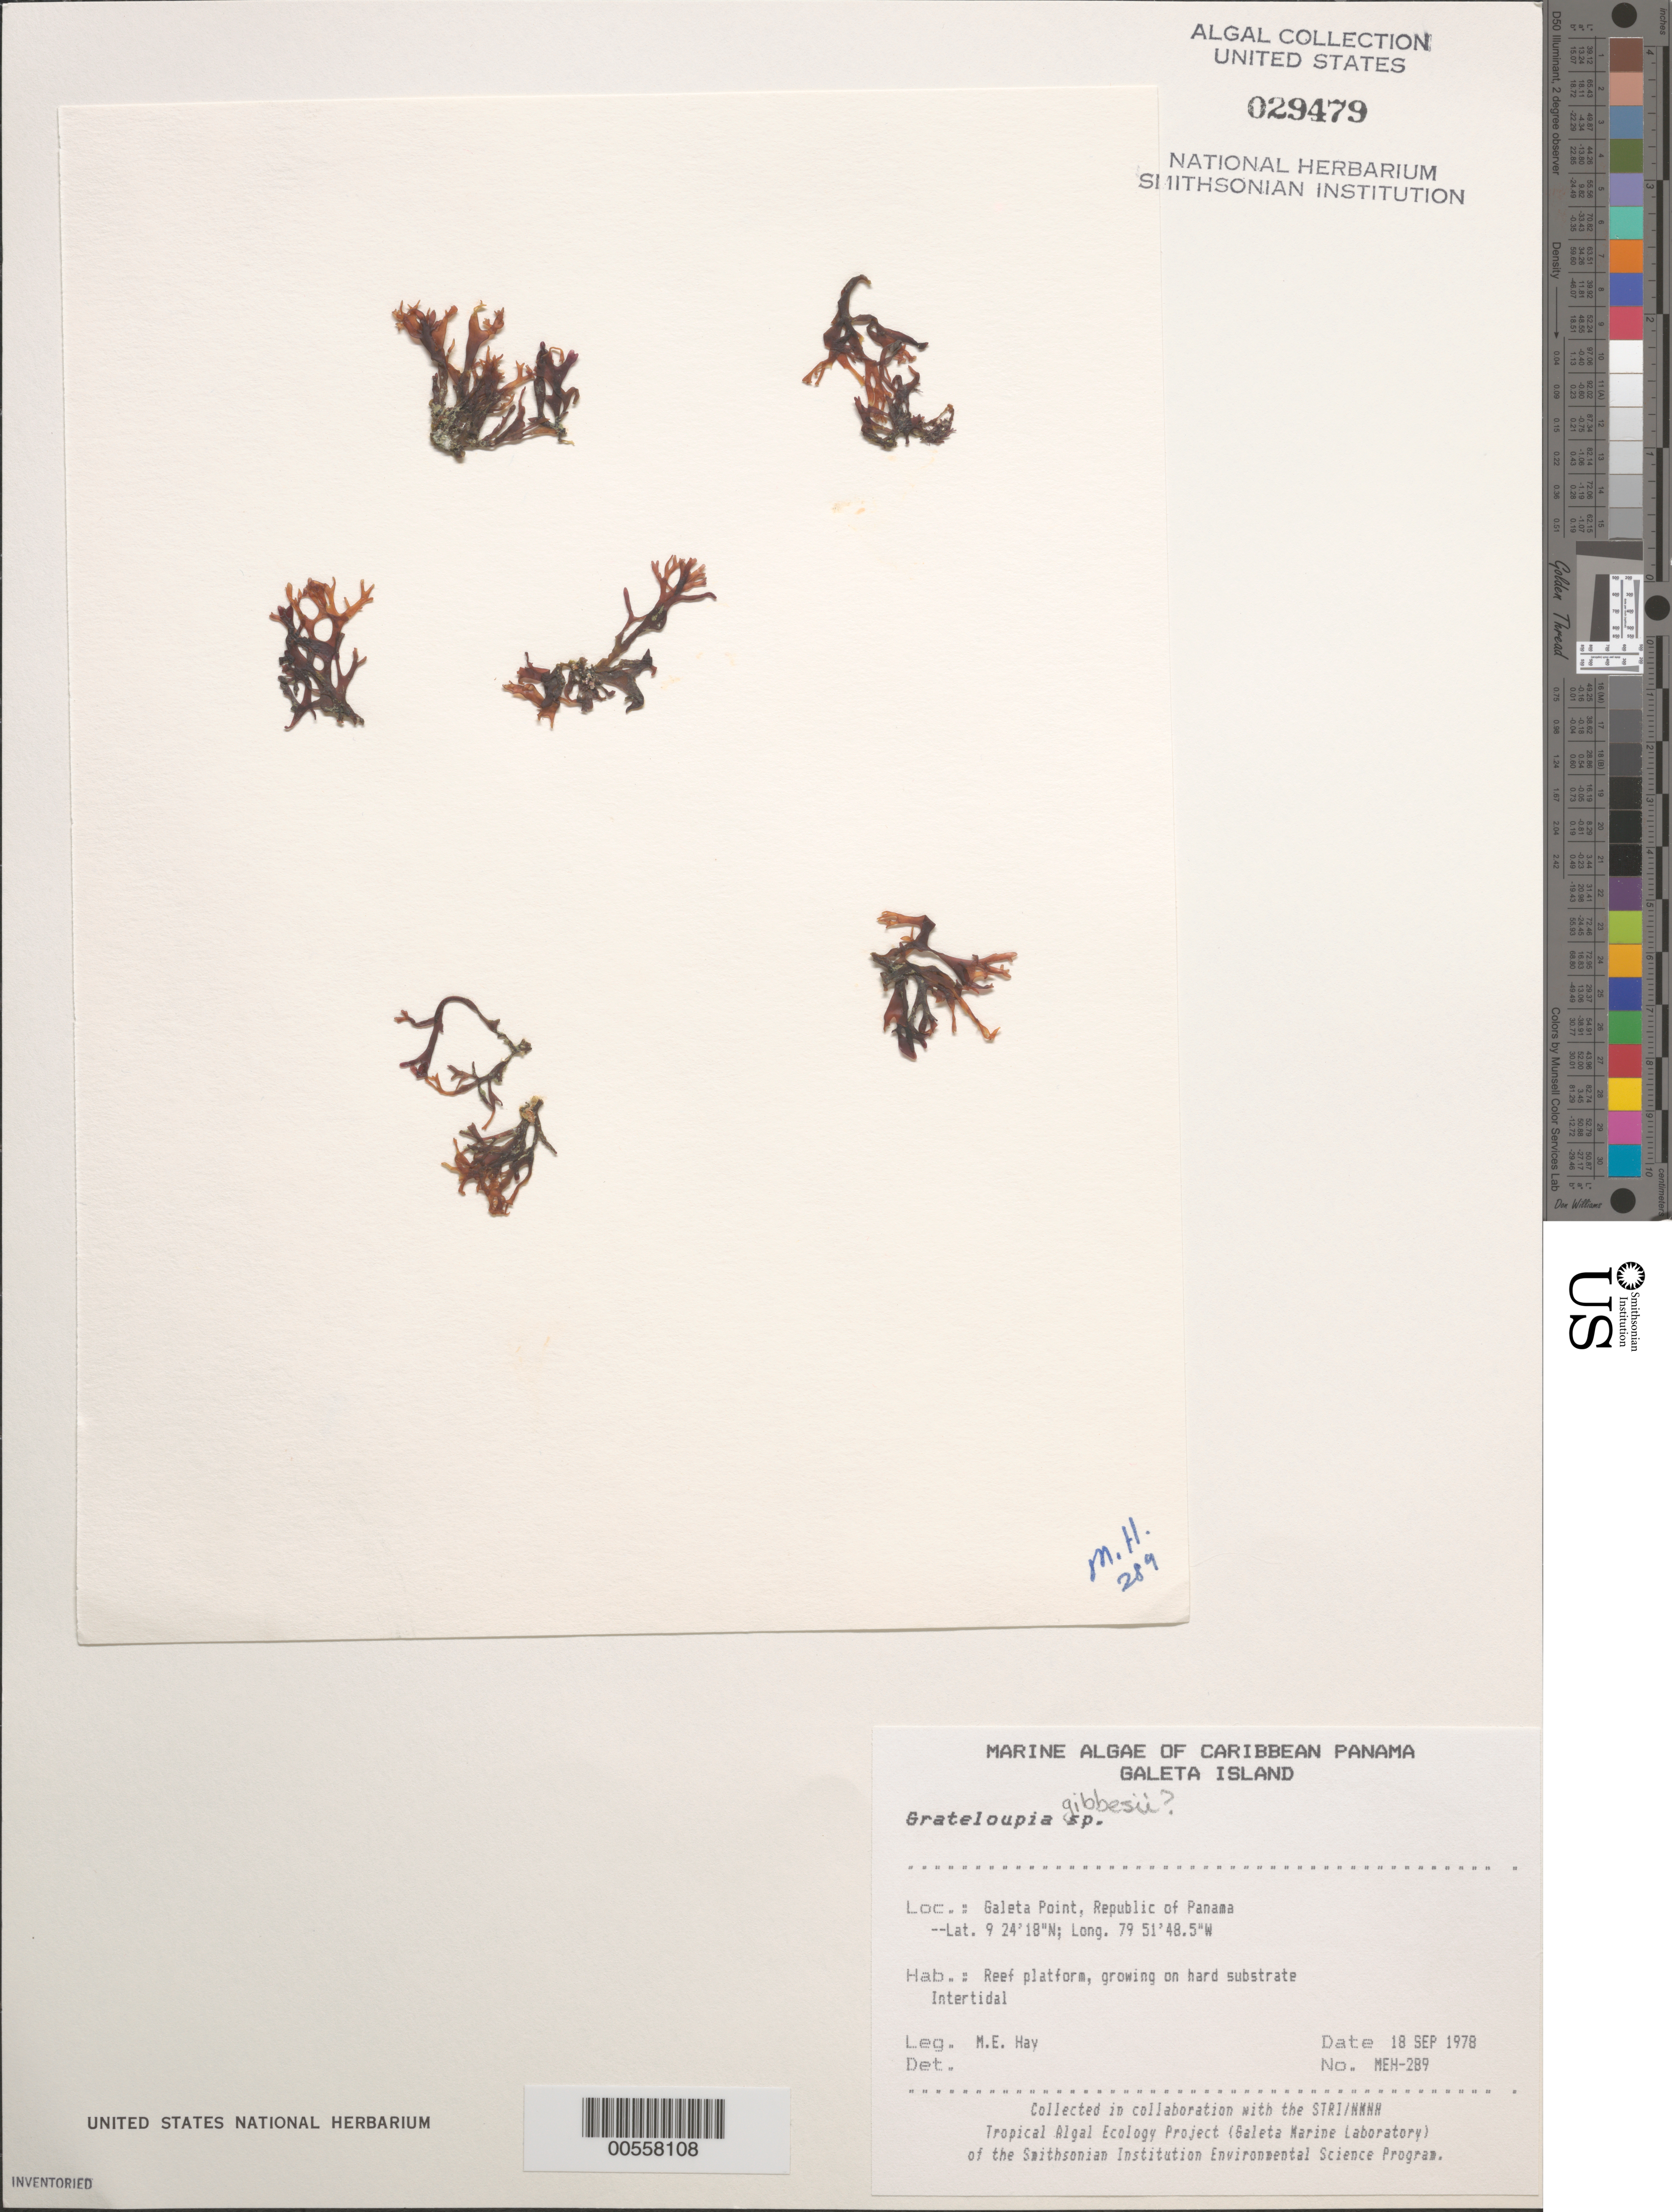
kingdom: Plantae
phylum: Rhodophyta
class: Florideophyceae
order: Halymeniales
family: Halymeniaceae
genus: Phyllymenia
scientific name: Phyllymenia gibbesii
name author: (Harvey) S.-M. Lin et al.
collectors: M. E. Hay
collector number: MEH-289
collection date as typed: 18 Sep 1978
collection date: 1978-09-18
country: Panama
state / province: Colón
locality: Galeta Point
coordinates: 9 24'18"N, 79 51'48.5"W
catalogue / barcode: US 29479